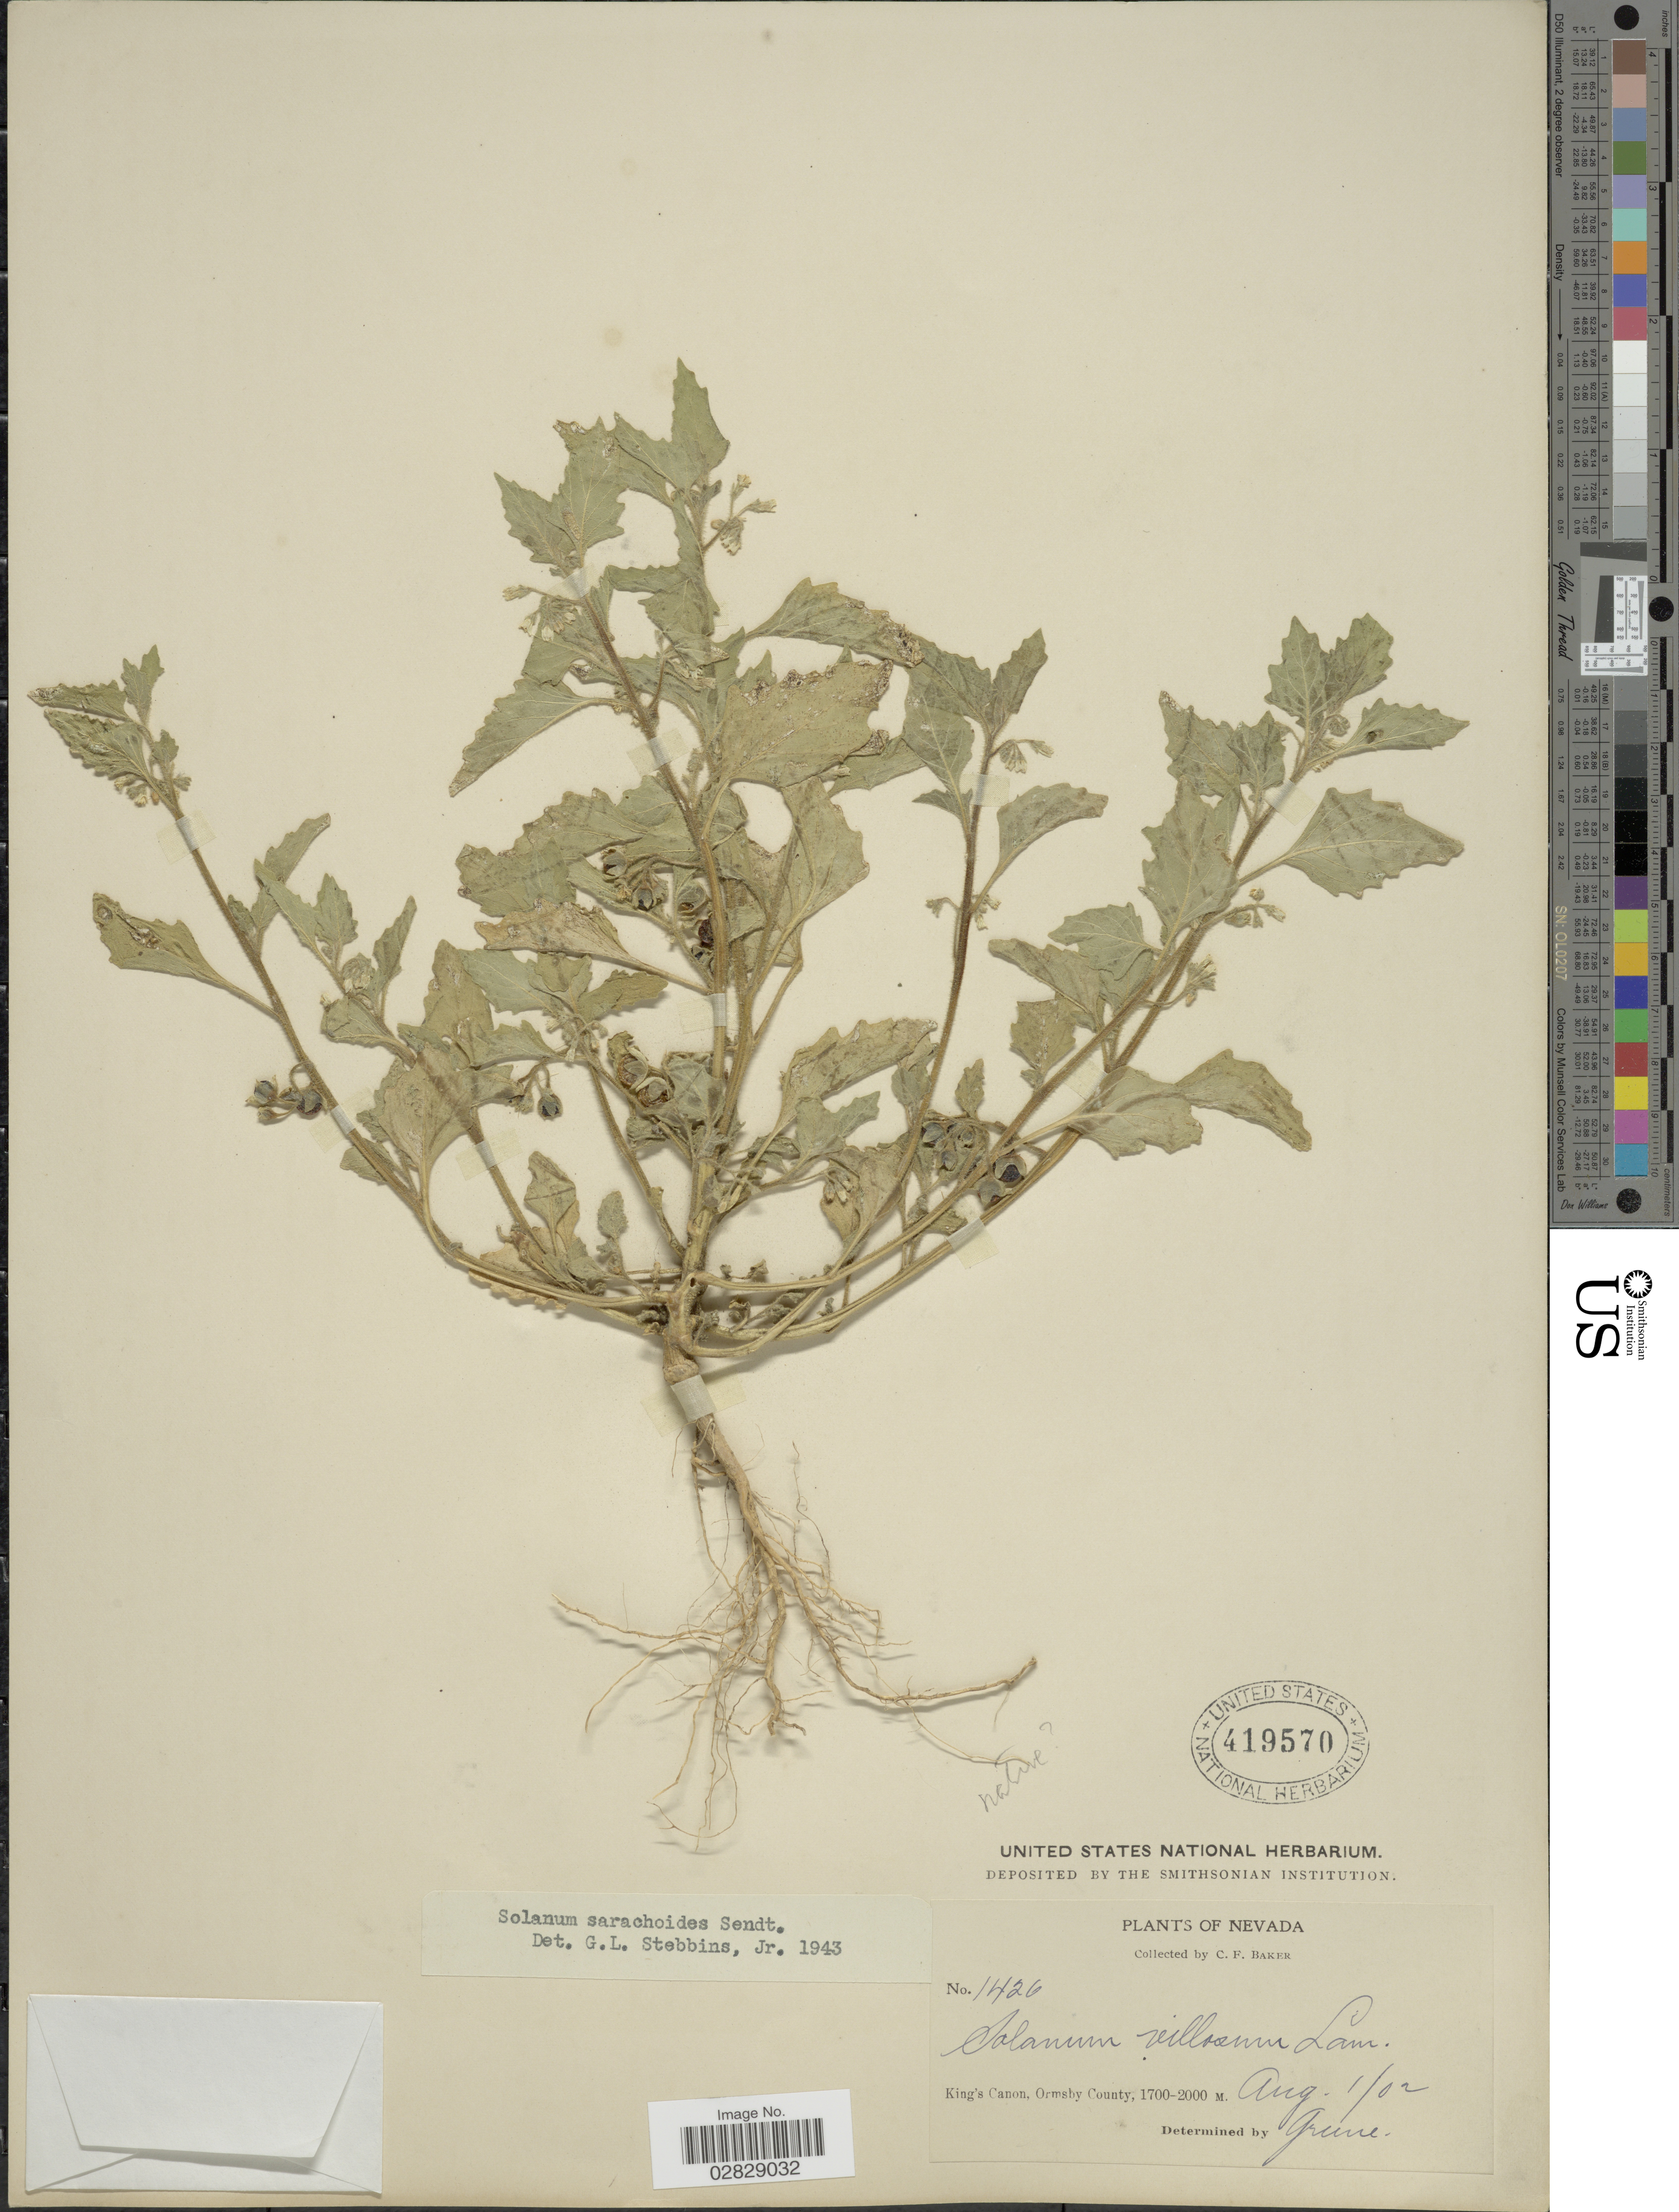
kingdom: Plantae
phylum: Tracheophyta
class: Magnoliopsida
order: Solanales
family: Solanaceae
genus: Solanum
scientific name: Solanum sarachoides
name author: Sendt.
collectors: C. F. Baker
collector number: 1426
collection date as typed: Transcribed d/m/y: 1/8/2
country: United States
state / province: Nevada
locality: King's Canon, Ormsby County.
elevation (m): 1700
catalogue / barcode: US 419570